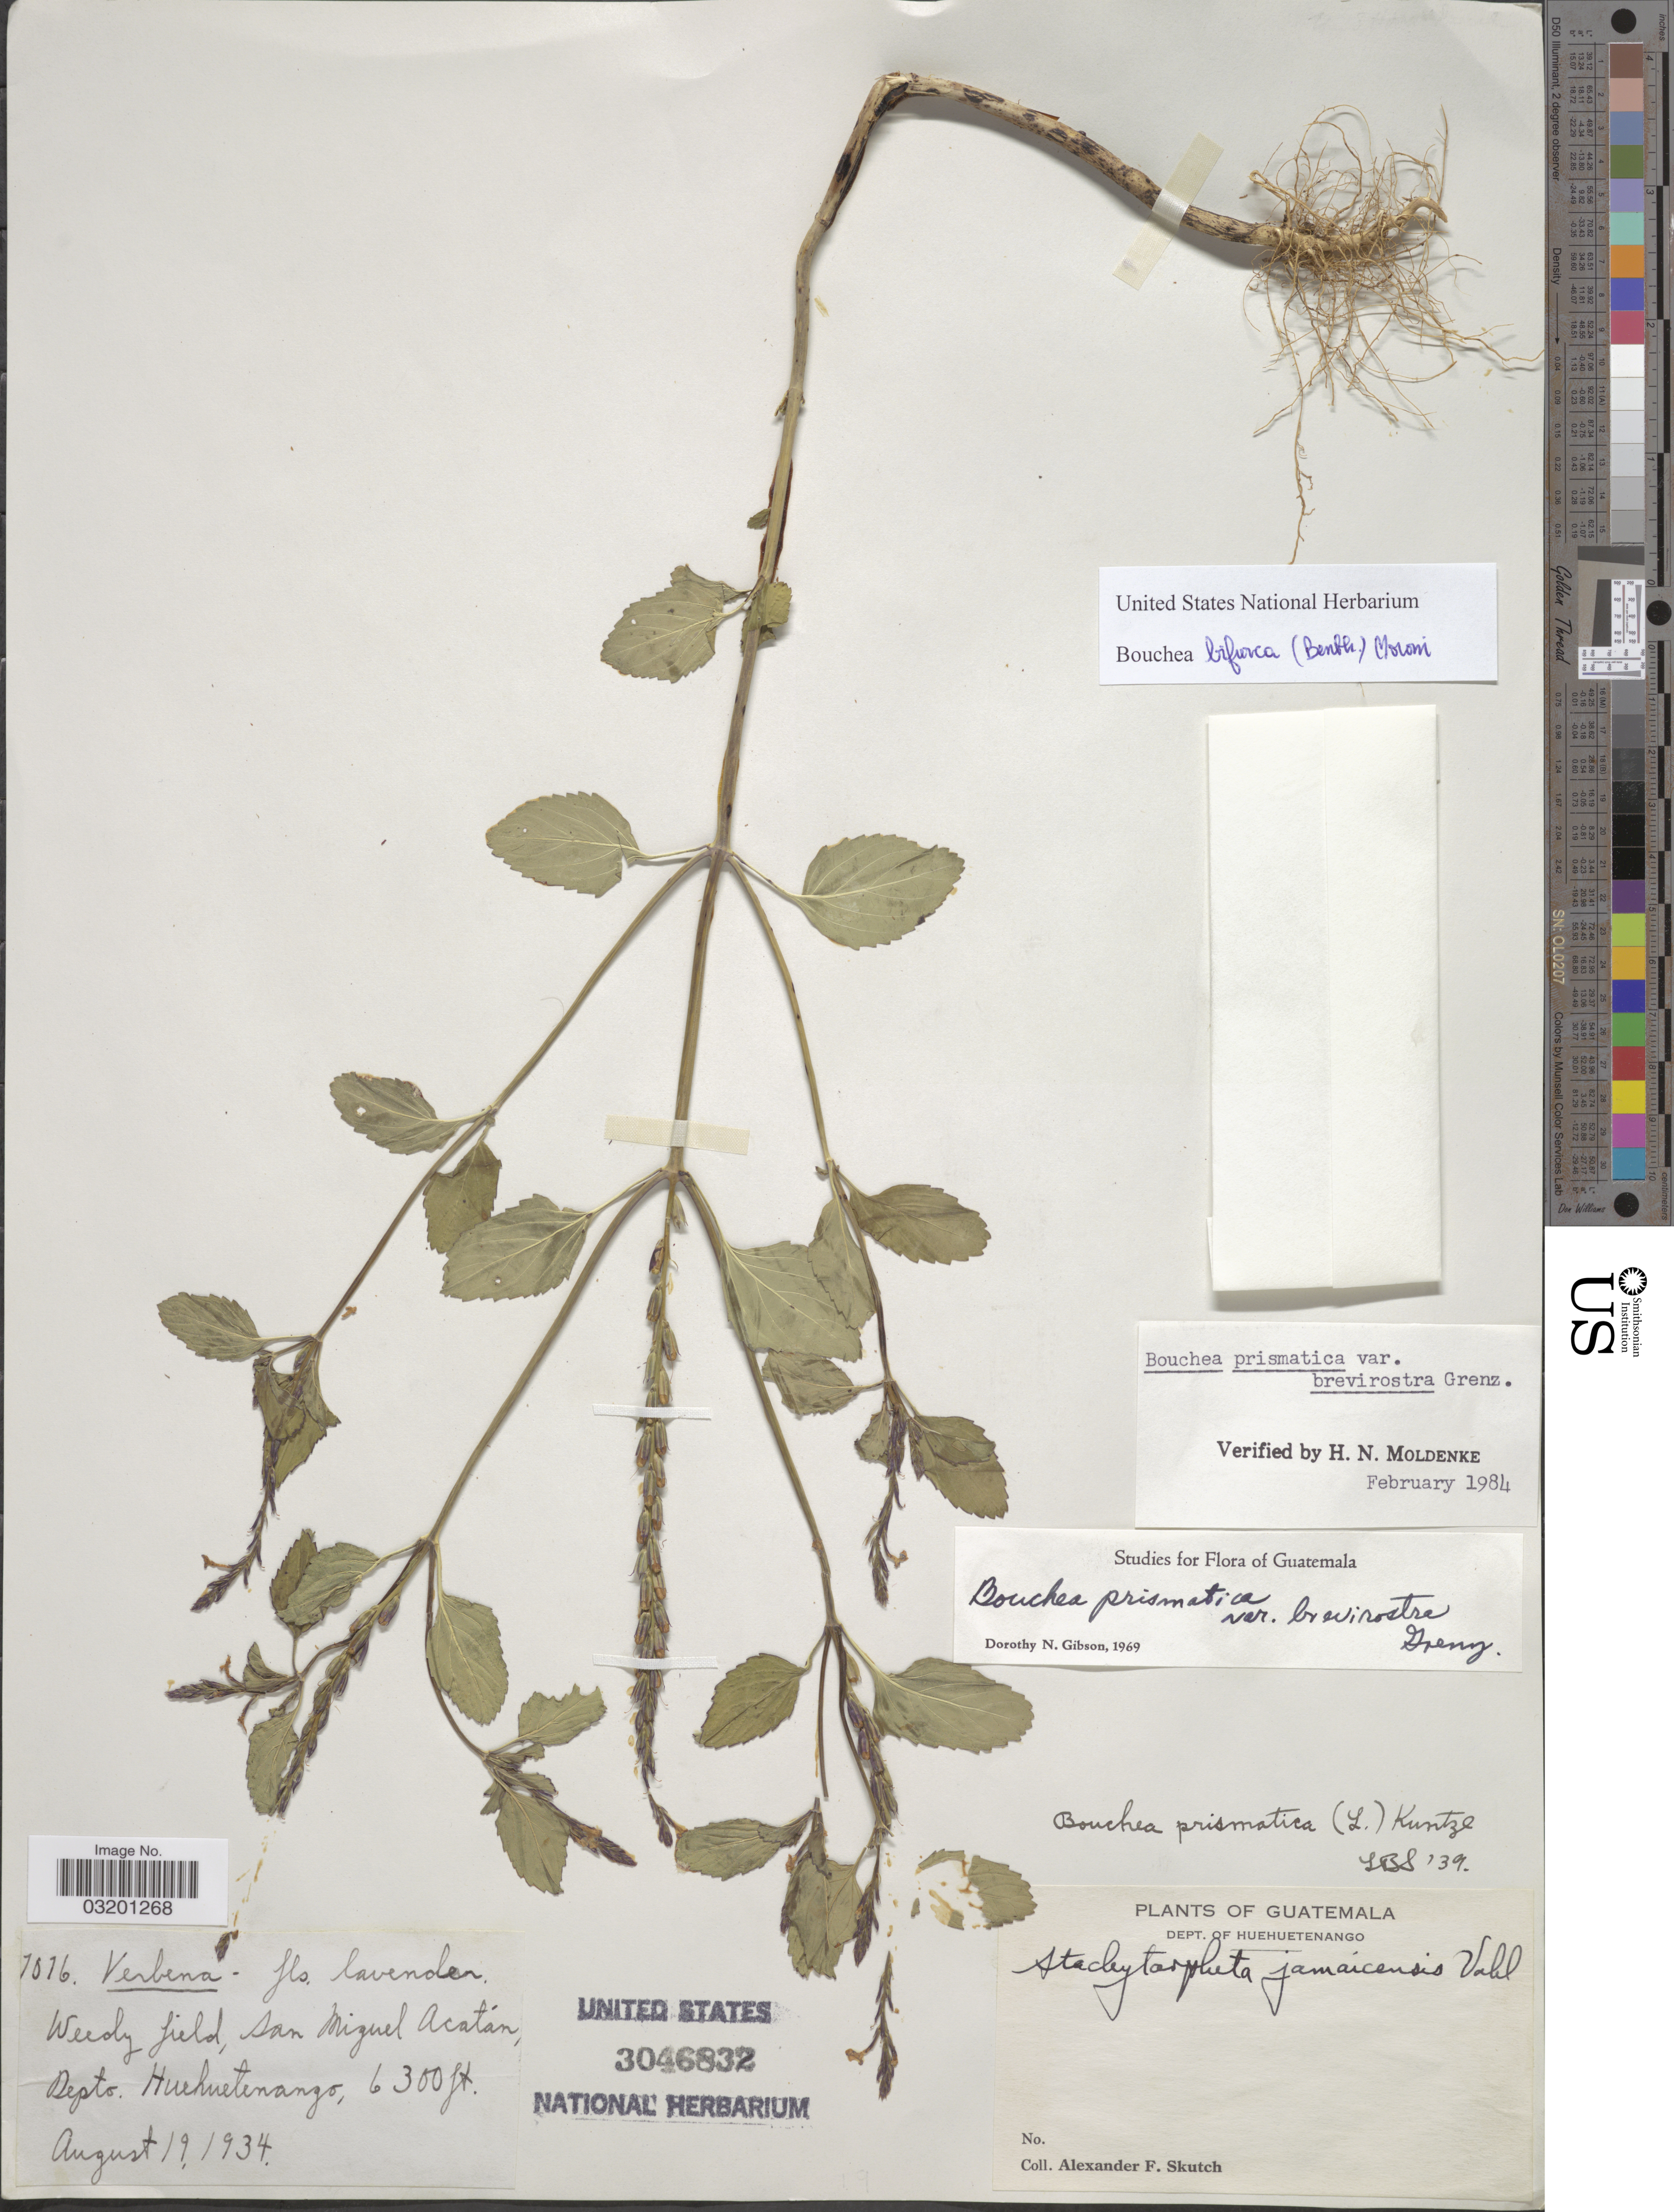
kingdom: Plantae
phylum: Tracheophyta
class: Magnoliopsida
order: Lamiales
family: Verbenaceae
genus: Bouchea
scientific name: Bouchea bifurca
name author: (Benth.) P. Moroni & N. O'Leary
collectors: A. F. Skutch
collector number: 1076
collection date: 1934-08-19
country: Guatemala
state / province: Huehuetenango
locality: Dept. of Huehuetenango, Weedy field, San Miguel Acatán.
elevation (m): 1920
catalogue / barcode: US 3046832